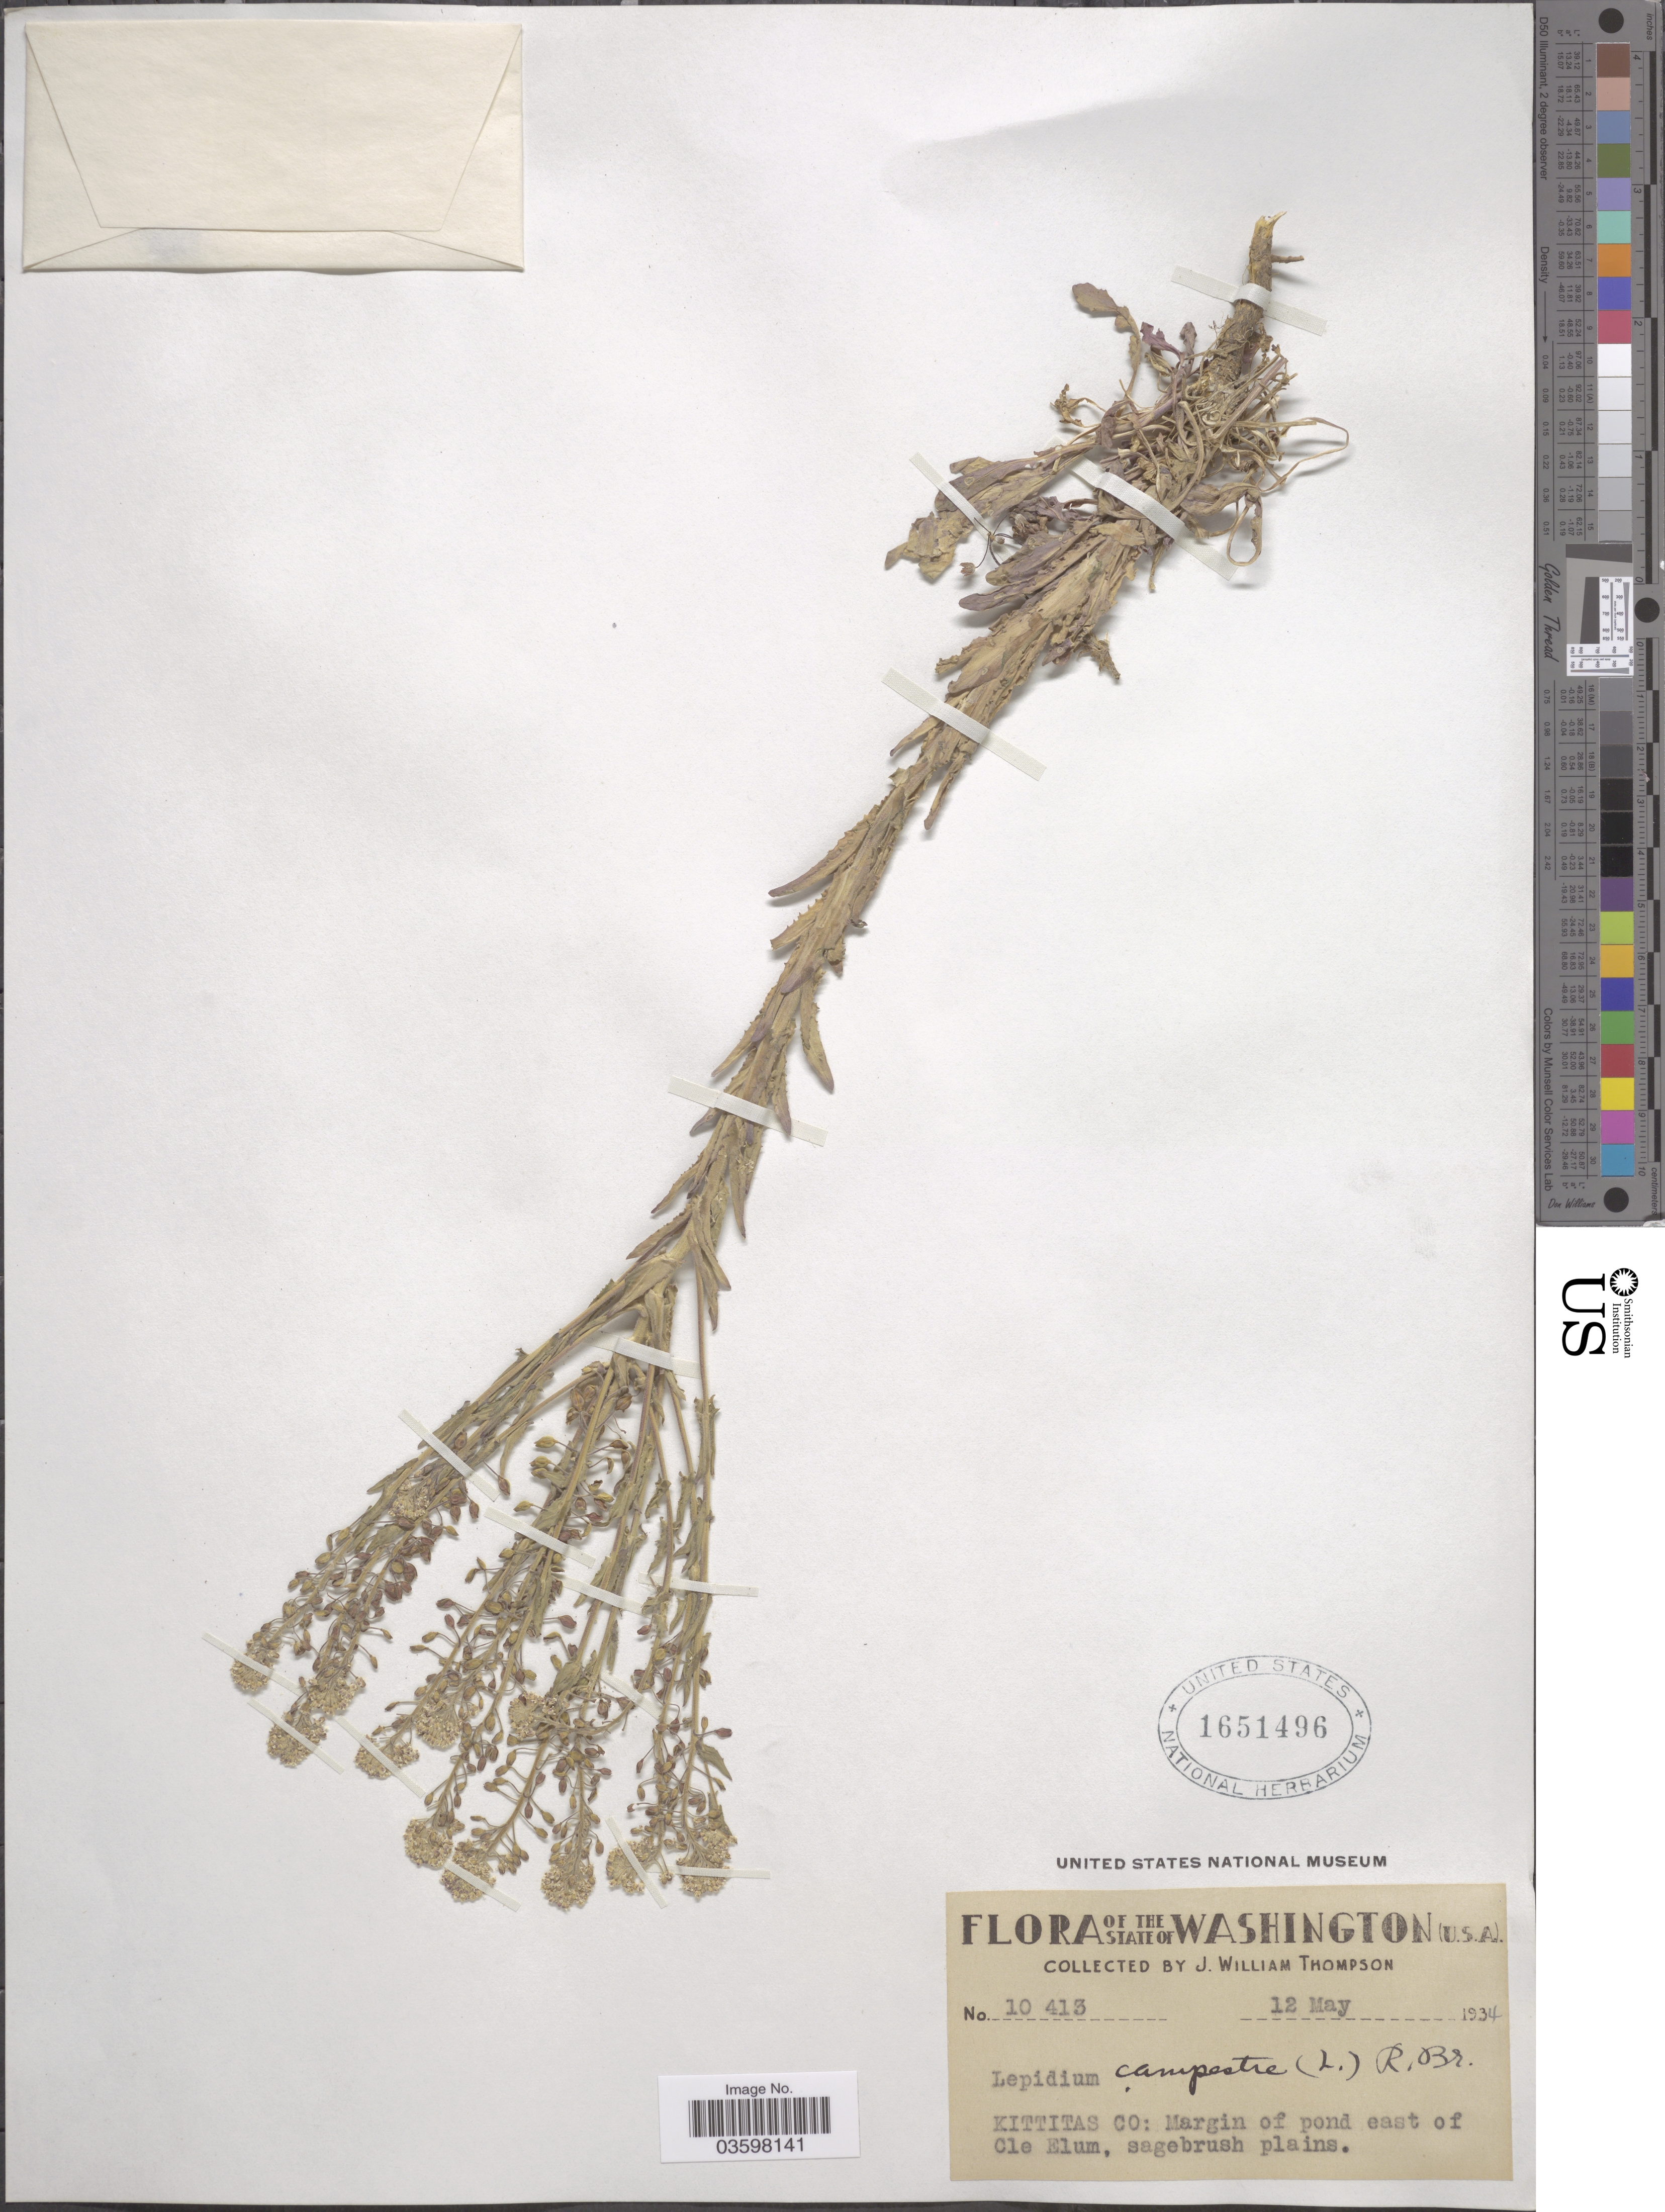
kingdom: Plantae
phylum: Tracheophyta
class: Magnoliopsida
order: Brassicales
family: Brassicaceae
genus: Lepidium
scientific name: Lepidium campestre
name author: (L.) W.T. Aiton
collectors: J. W. Thompson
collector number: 10413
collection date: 1934-05-12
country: United States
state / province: Washington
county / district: Kittitas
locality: Kittitas Co: Margin of pond east of Cle Elum, sagebrush plains.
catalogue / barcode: US 1651496